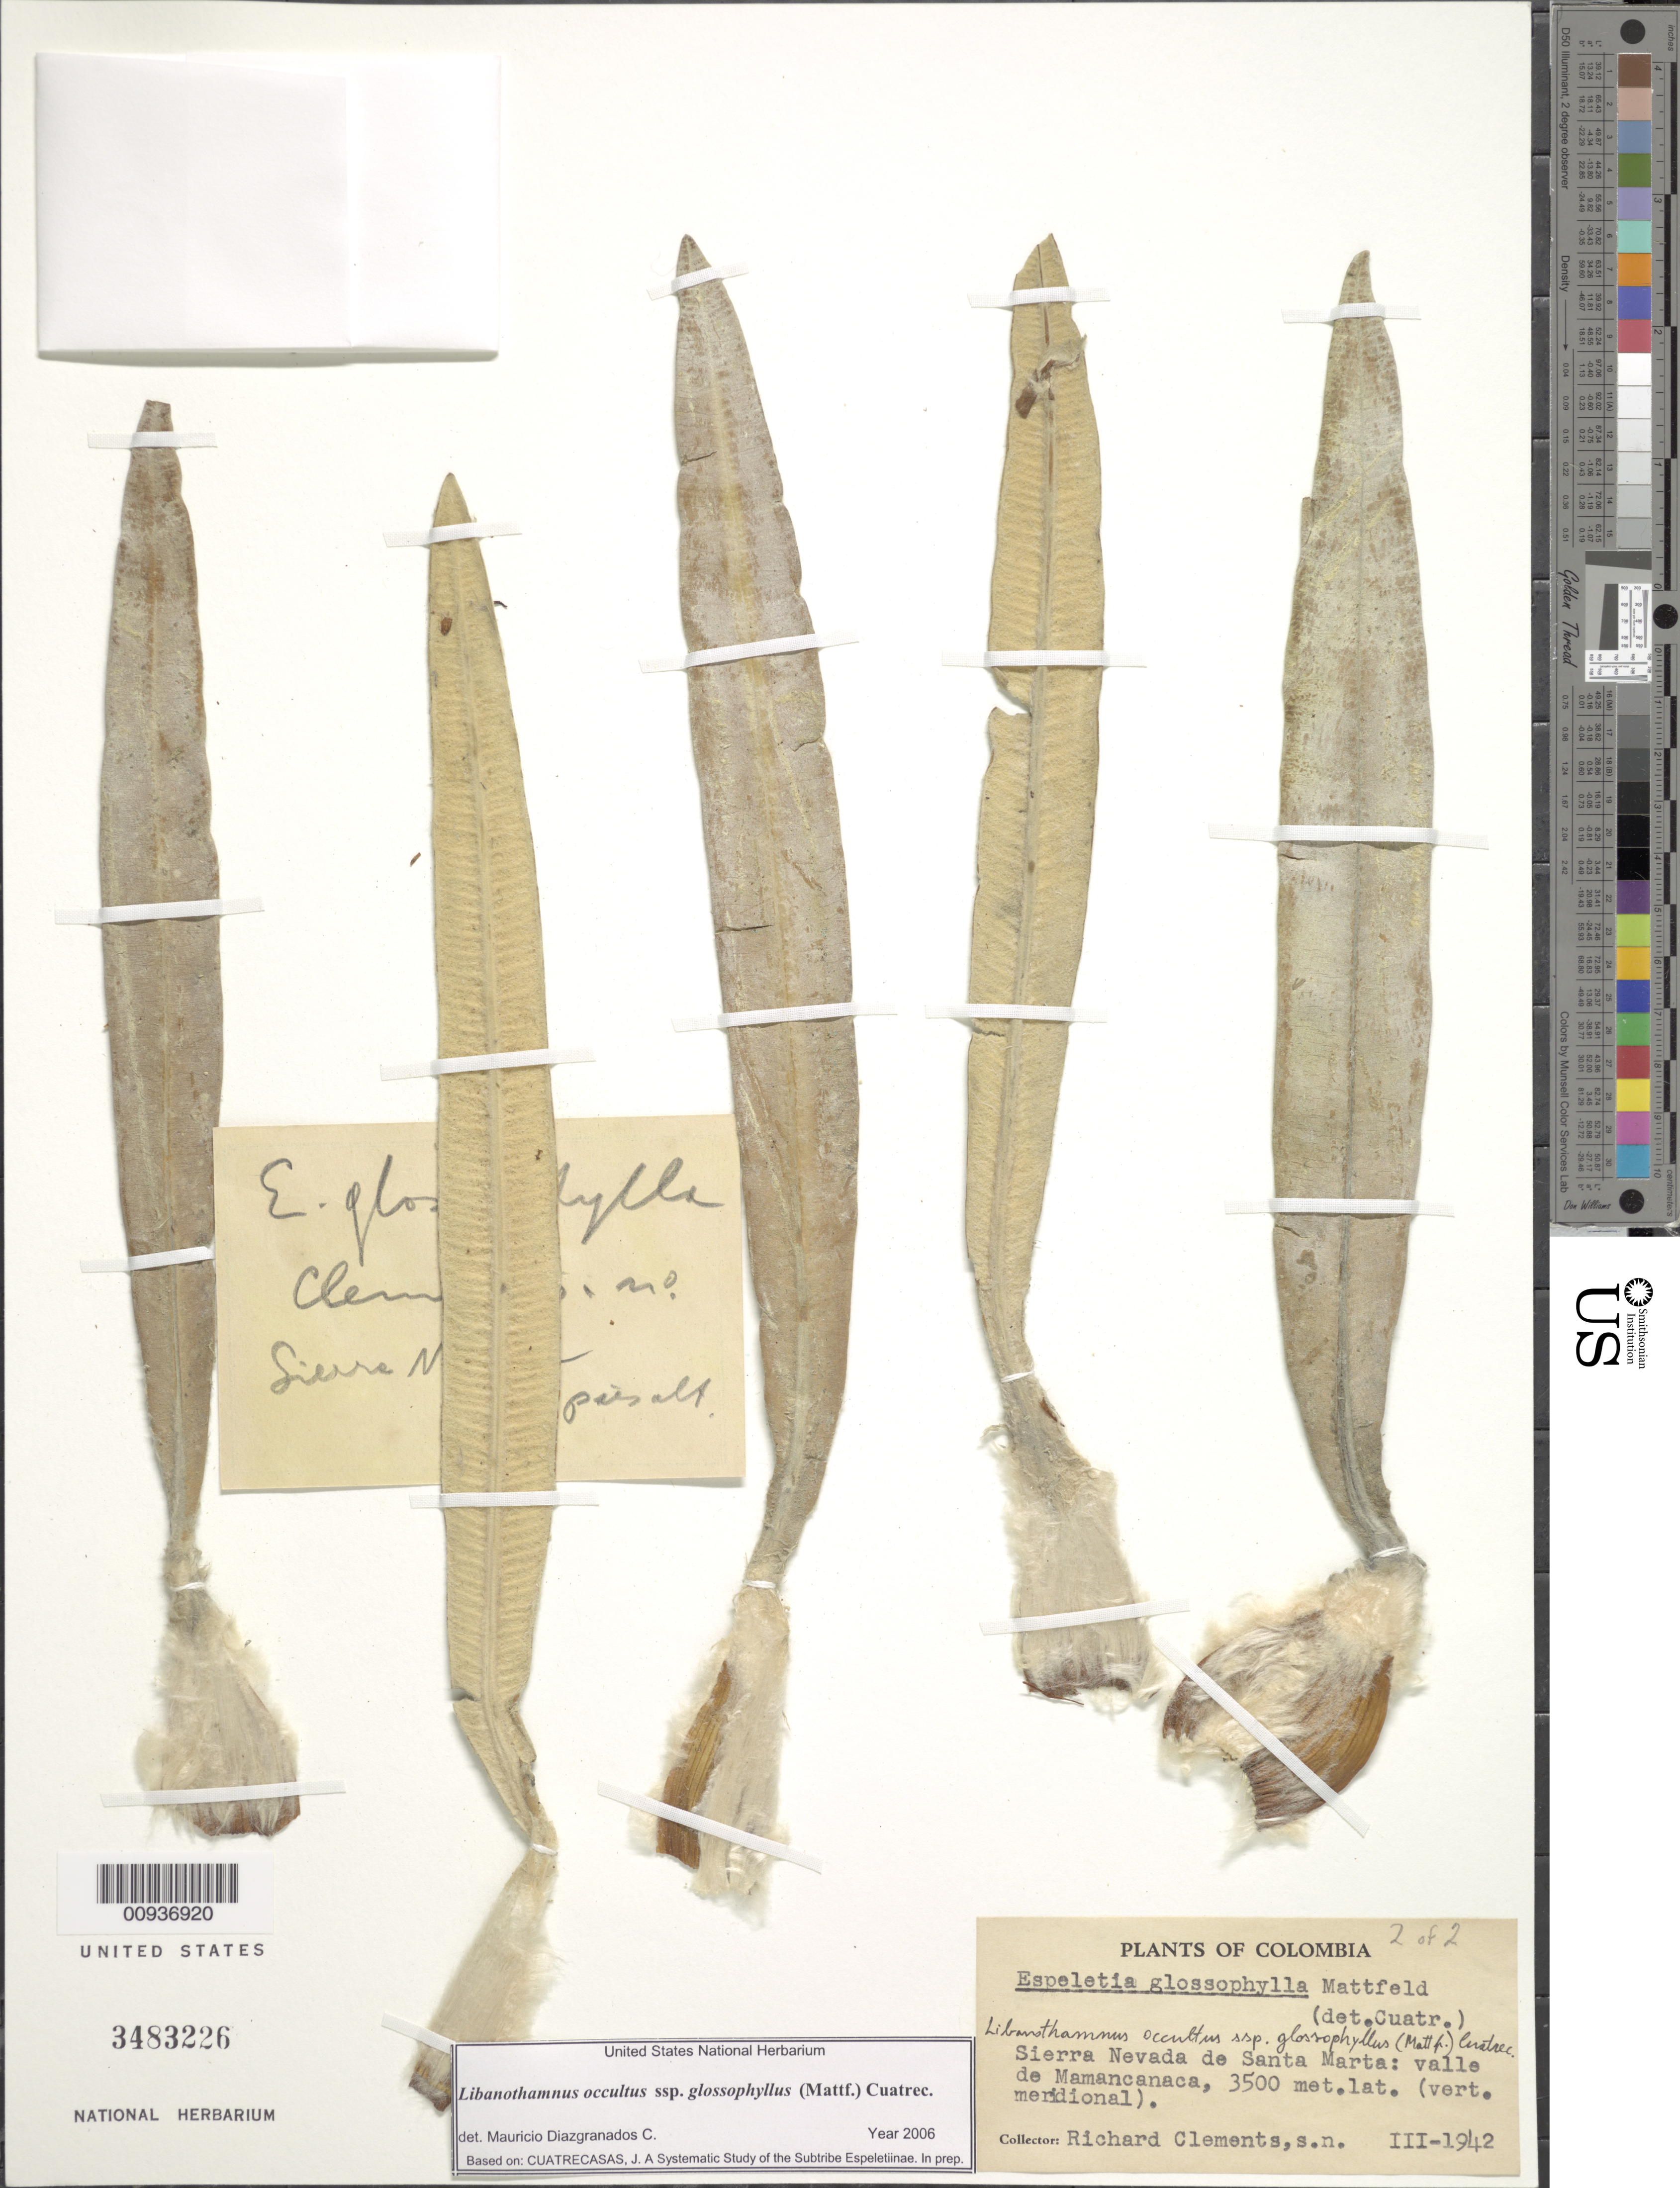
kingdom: Plantae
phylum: Tracheophyta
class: Magnoliopsida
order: Asterales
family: Asteraceae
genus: Libanothamnus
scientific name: Libanothamnus occultus subsp. glossophyllus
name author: (Mattf.) Cuatrec.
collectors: R. Clements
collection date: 1942-03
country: Colombia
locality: Sierra Nevada de Santa Marta, valle de Mamancanaca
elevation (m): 3500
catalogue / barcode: US 3483226